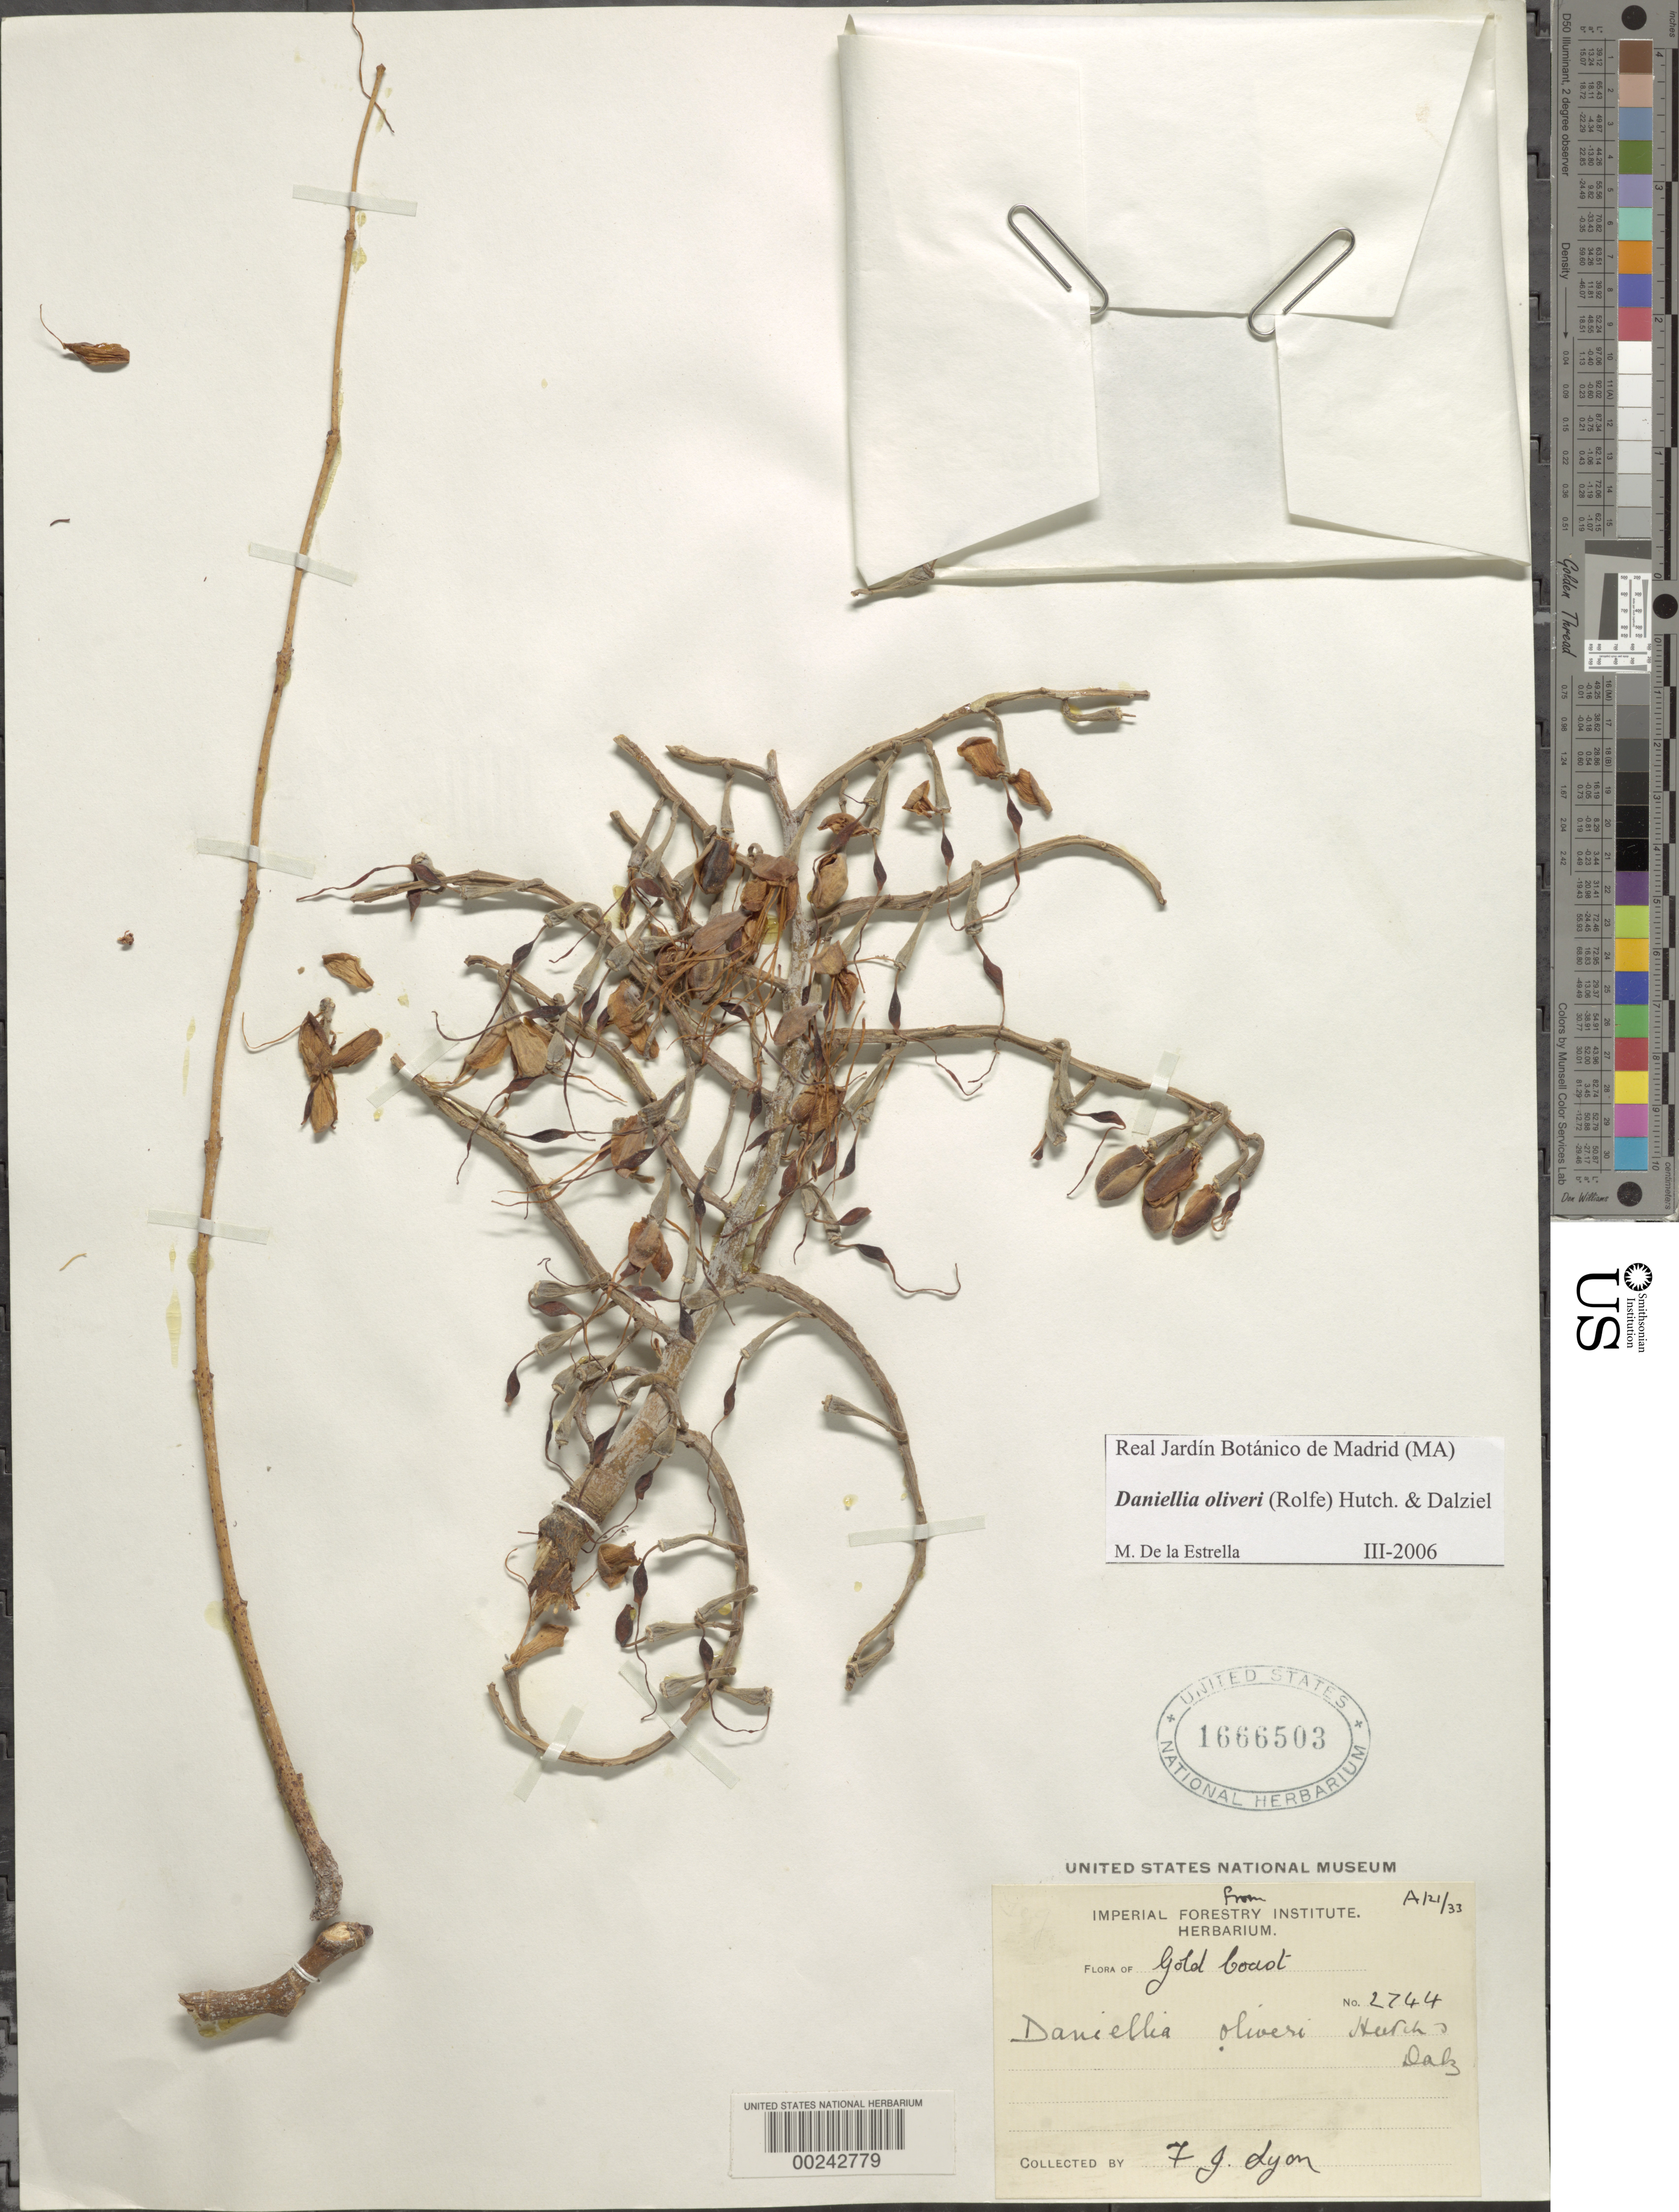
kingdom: Plantae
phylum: Tracheophyta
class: Magnoliopsida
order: Fabales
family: Fabaceae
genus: Daniellia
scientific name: Daniellia oliveri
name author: (Rolfe) Hutch. & Dalzell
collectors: F. Lyon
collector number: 2744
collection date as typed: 21 Apr 1933 or 21 Aug 1933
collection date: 1933-04-21 or 1933-08-21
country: Ghana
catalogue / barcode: US 1666503